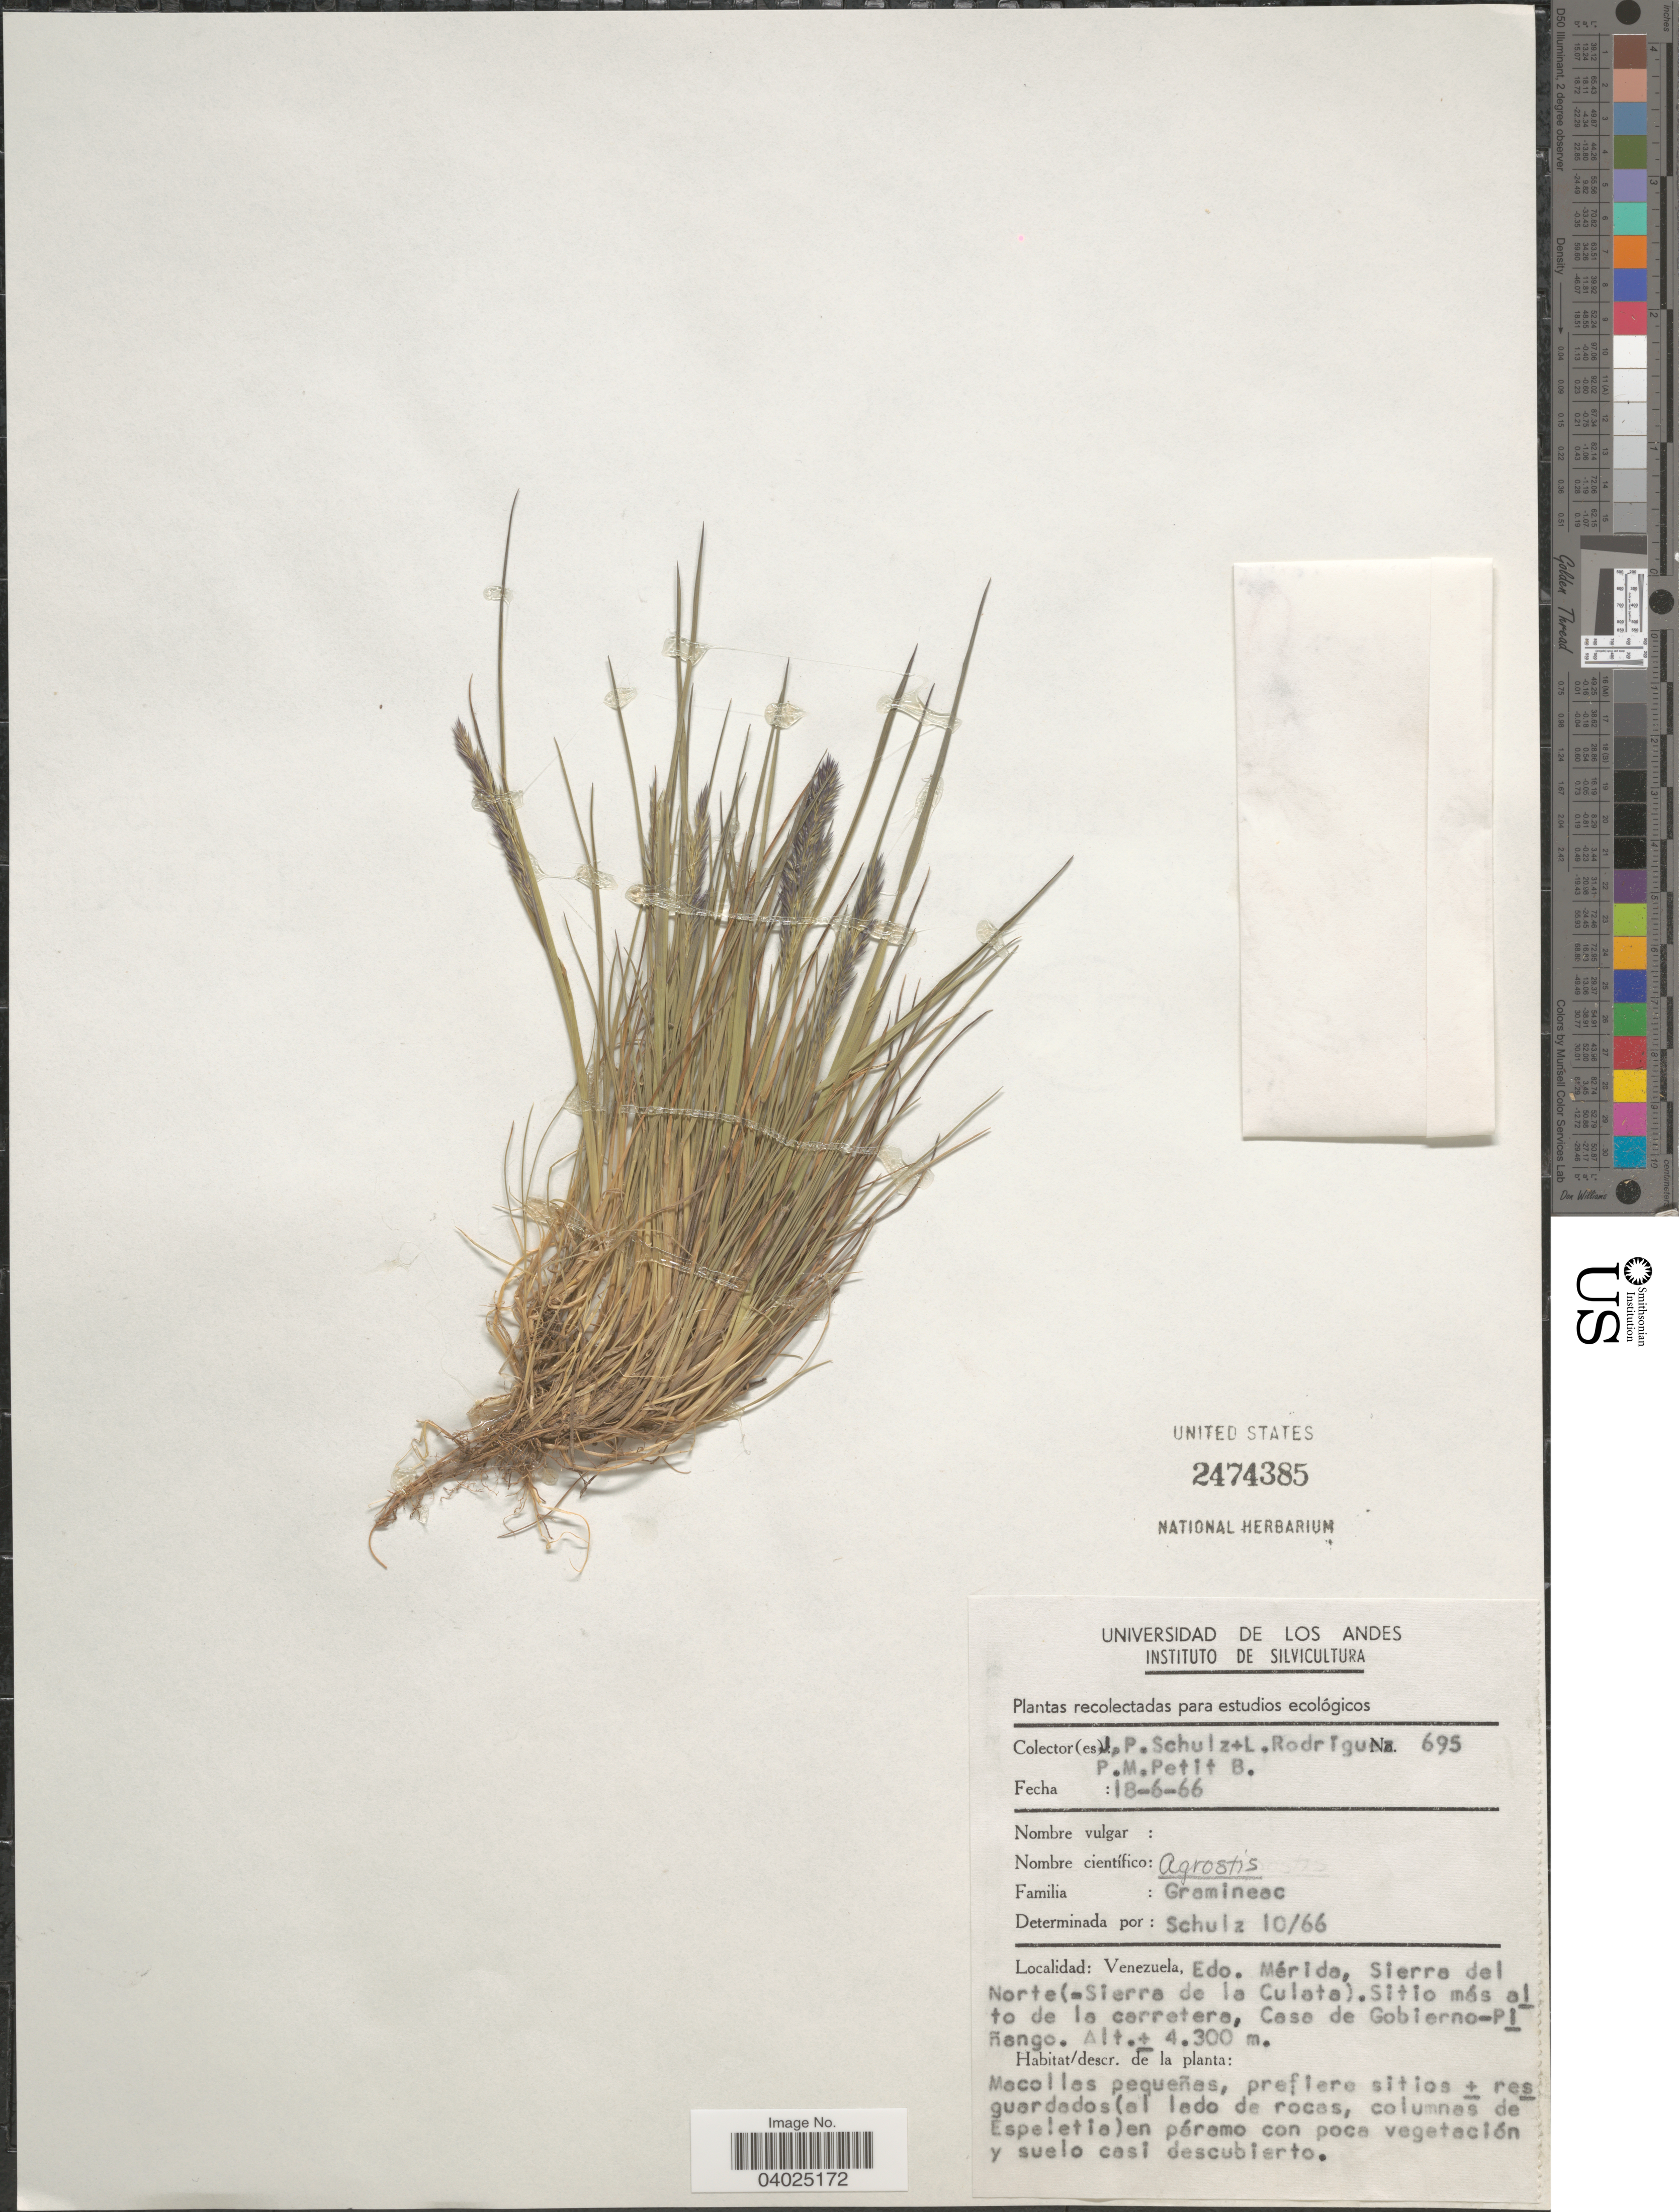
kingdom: Plantae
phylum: Tracheophyta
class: Liliopsida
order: Poales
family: Poaceae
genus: Agrostis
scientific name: Agrostis sp.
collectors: J. P. Schulz, L. Rodriguez & P. Petit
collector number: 695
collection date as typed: Transcribed d/m/y: 18/6/66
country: Venezuela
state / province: Merida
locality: Sierra del Norte(=Sierra de la Culata). Sitio más alto de la carretera, Casa de Gobierno-Plñango [interpreted].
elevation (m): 4300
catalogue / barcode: US 2474385